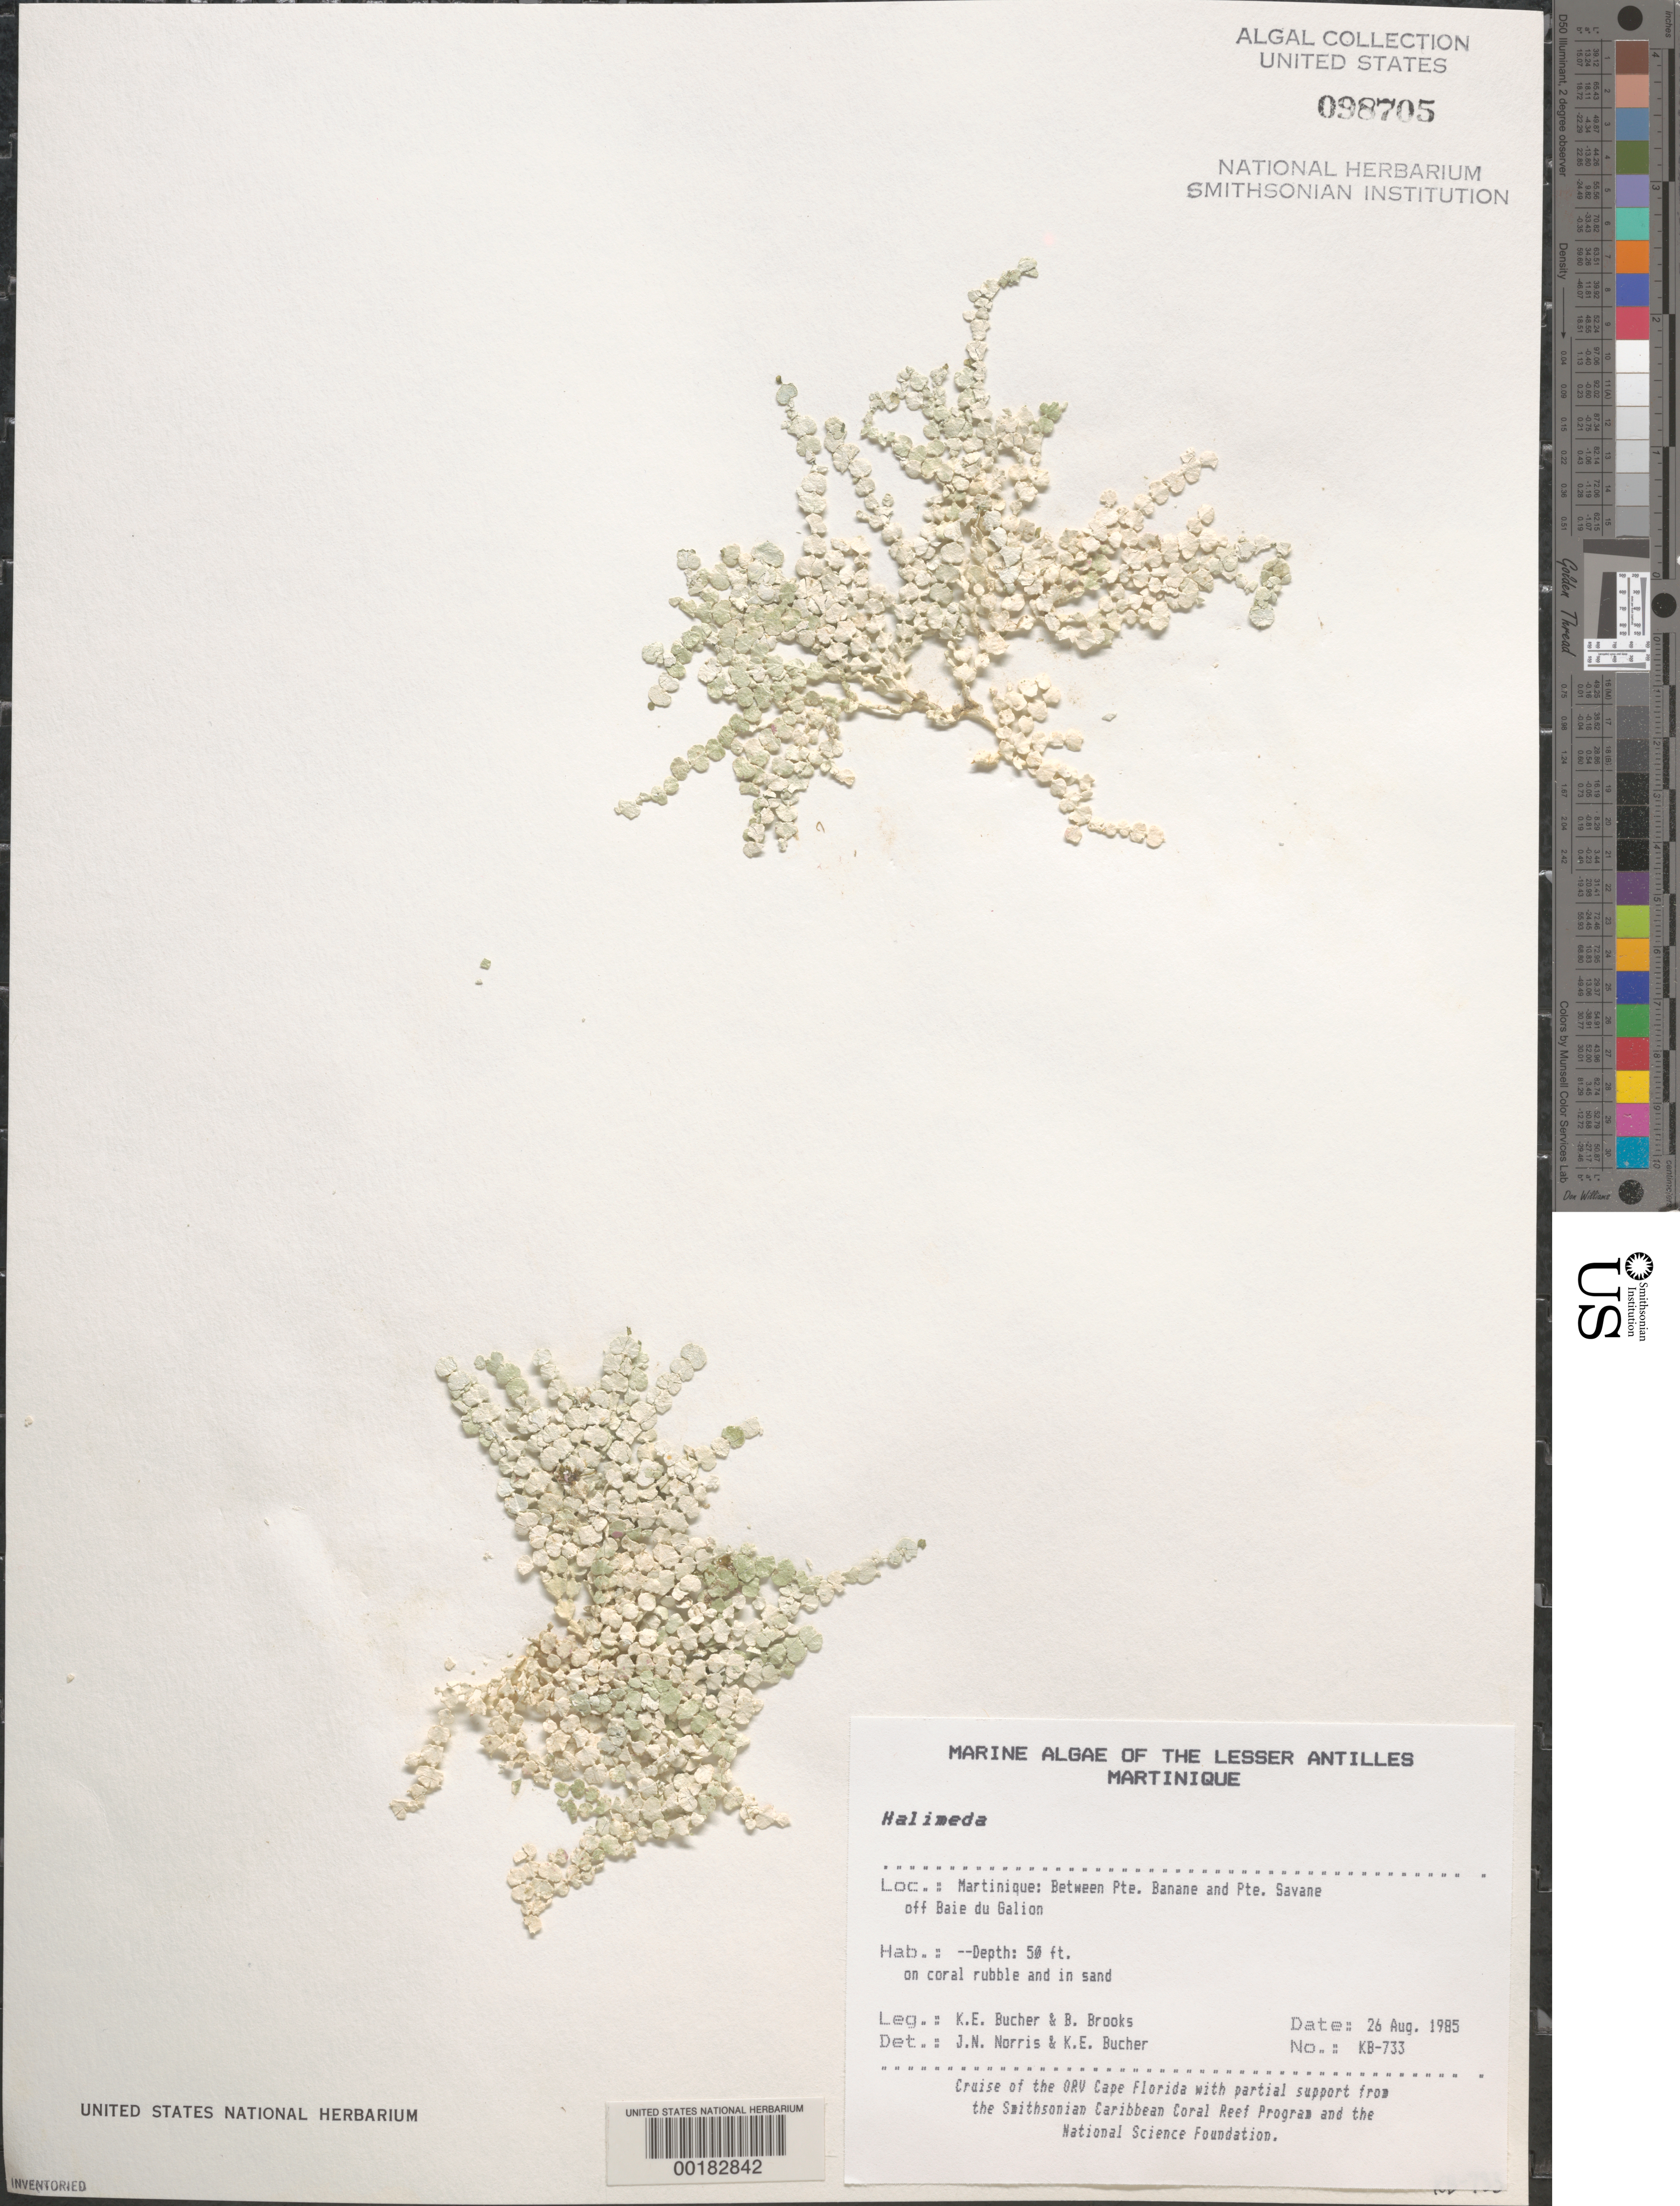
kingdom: Plantae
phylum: Chlorophyta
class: Ulvophyceae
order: Bryopsidales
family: Halimedaceae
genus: Halimeda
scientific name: Halimeda sp.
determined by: Norris, J. N.; Bucher, K. E.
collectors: K. E. Bucher & B. Brooks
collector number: Kb-733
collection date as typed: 26 Aug 1985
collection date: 1985-08-26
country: Martinique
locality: Between Pointe Banane and Pointe Savane, off Baie du Galion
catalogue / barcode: US 98705